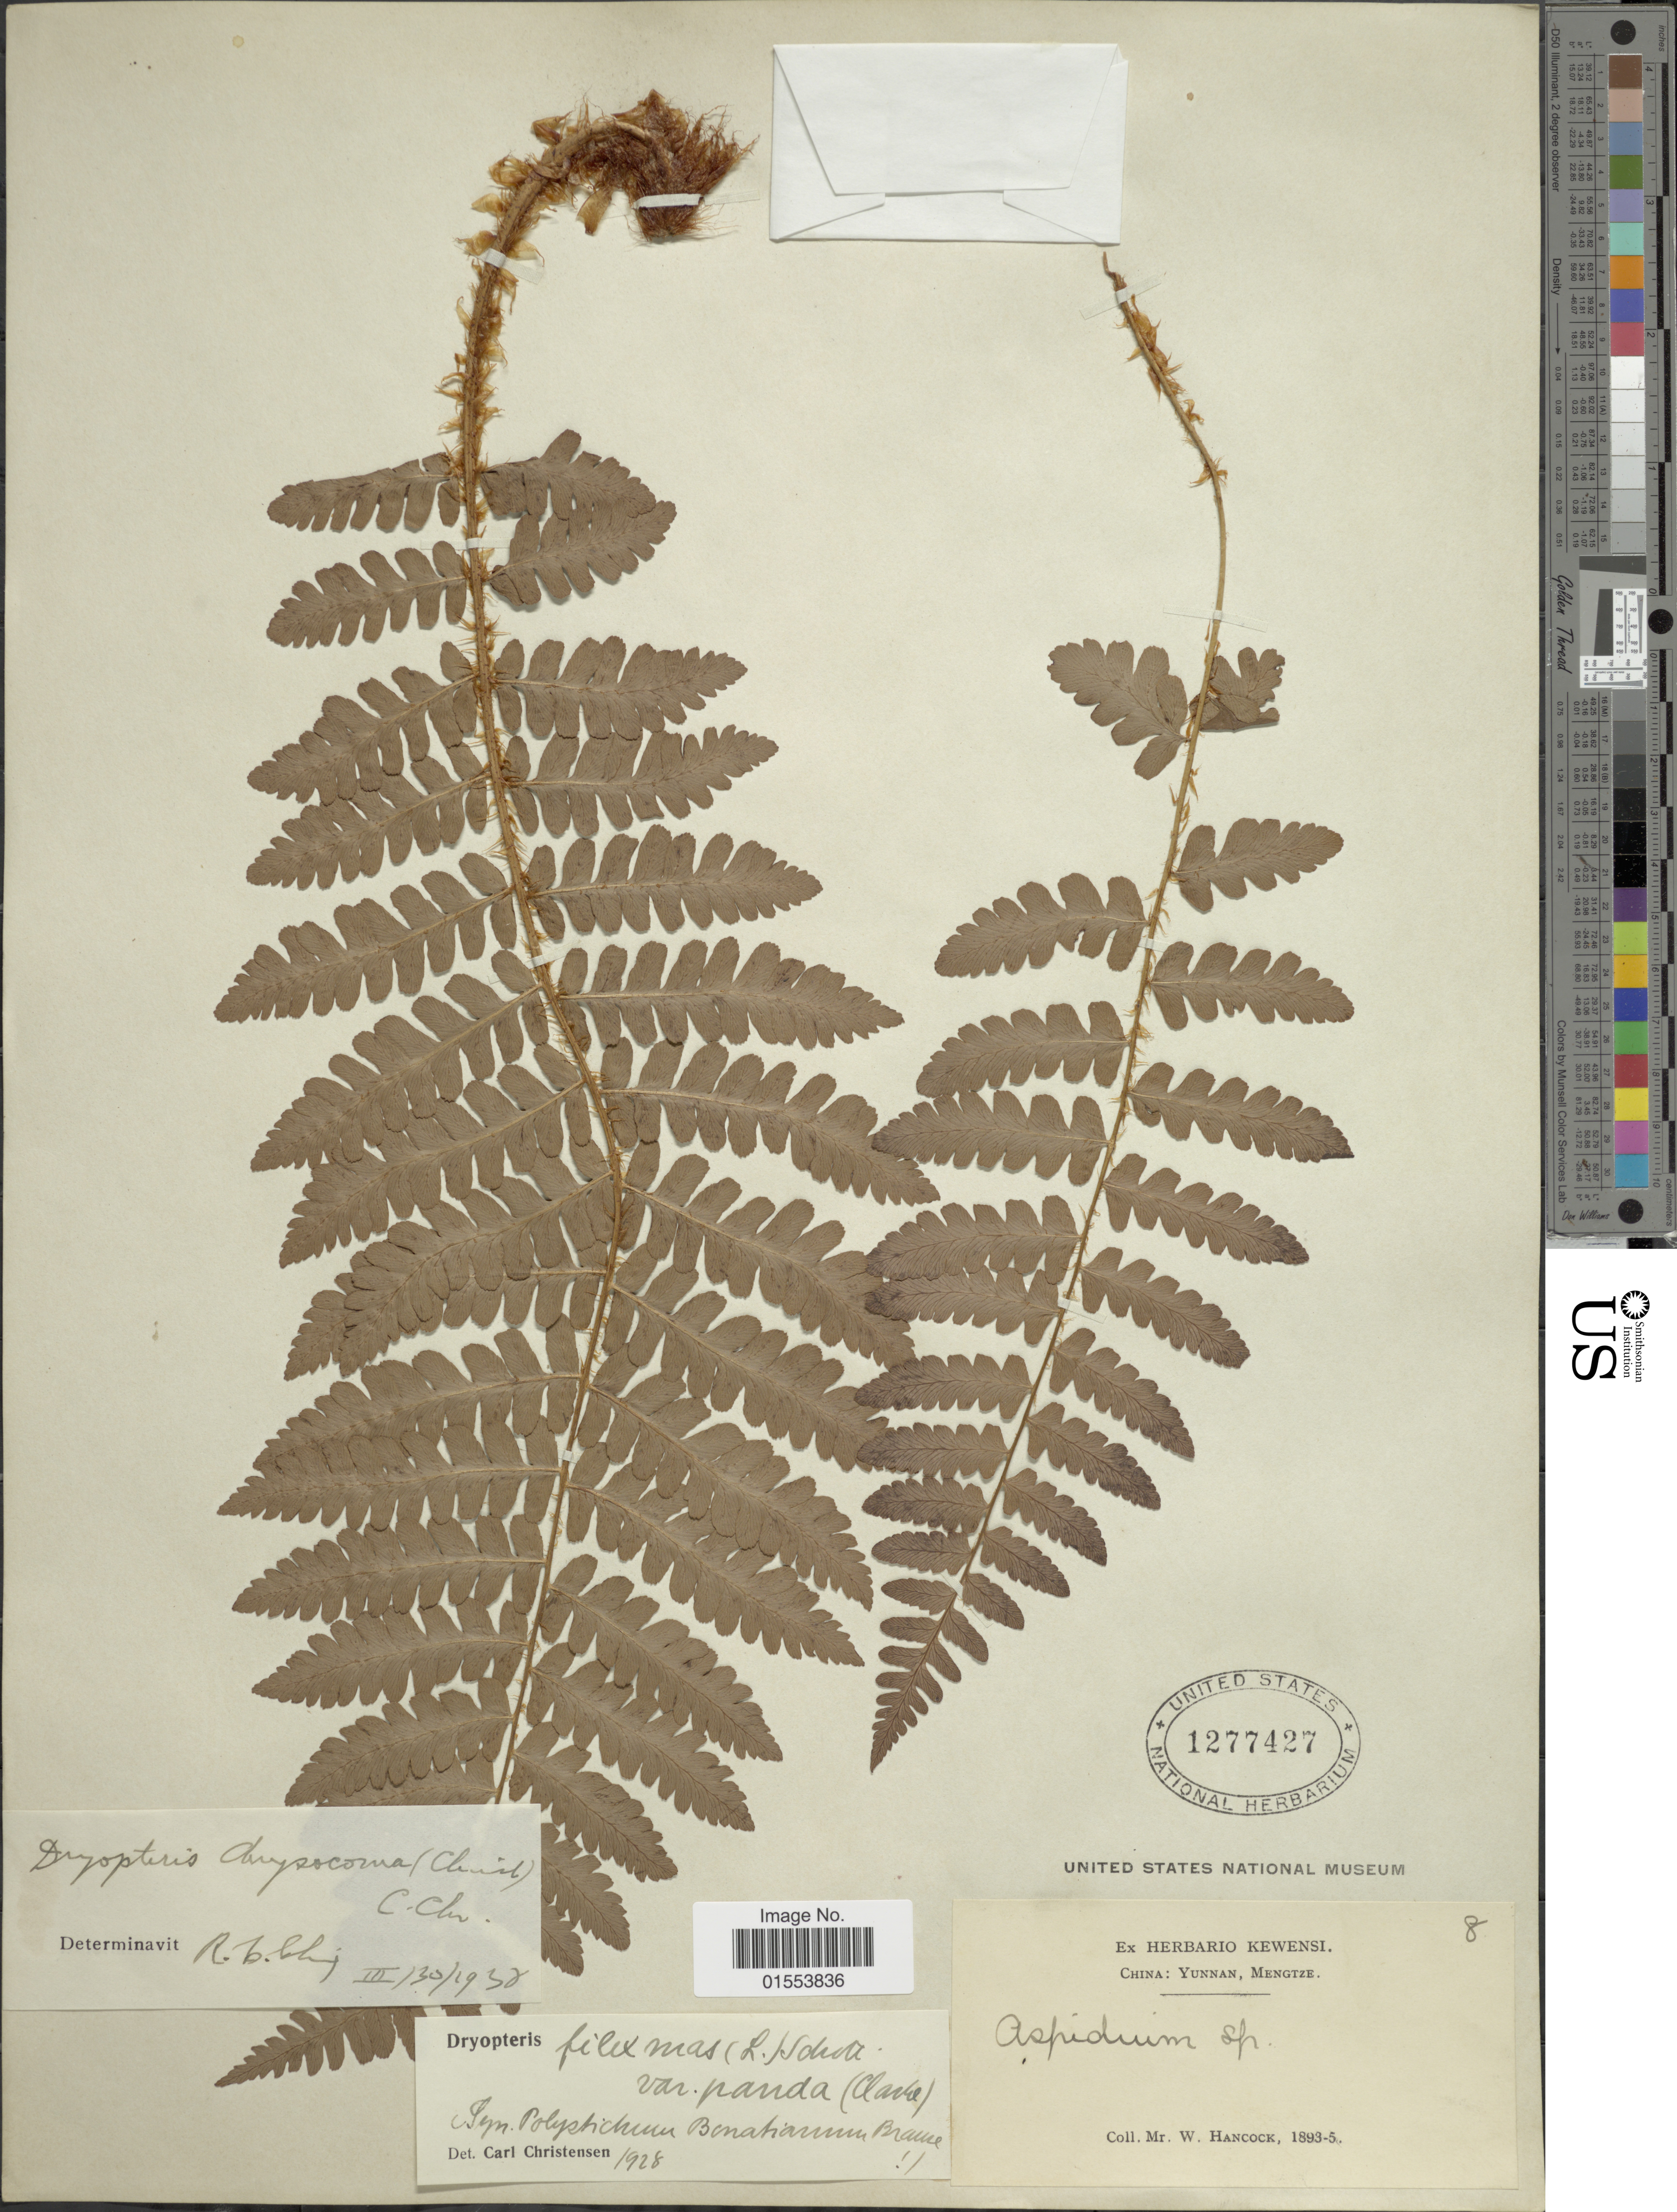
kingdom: Plantae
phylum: Tracheophyta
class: Polypodiopsida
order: Polypodiales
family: Dryopteridaceae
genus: Dryopteris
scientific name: Dryopteris chrysocoma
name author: (Christ) C. Chr.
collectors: W. Hancock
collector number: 8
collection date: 1893/1895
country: China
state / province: Yunnan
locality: Yunnan, Mengtze.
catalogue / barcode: US 1277427